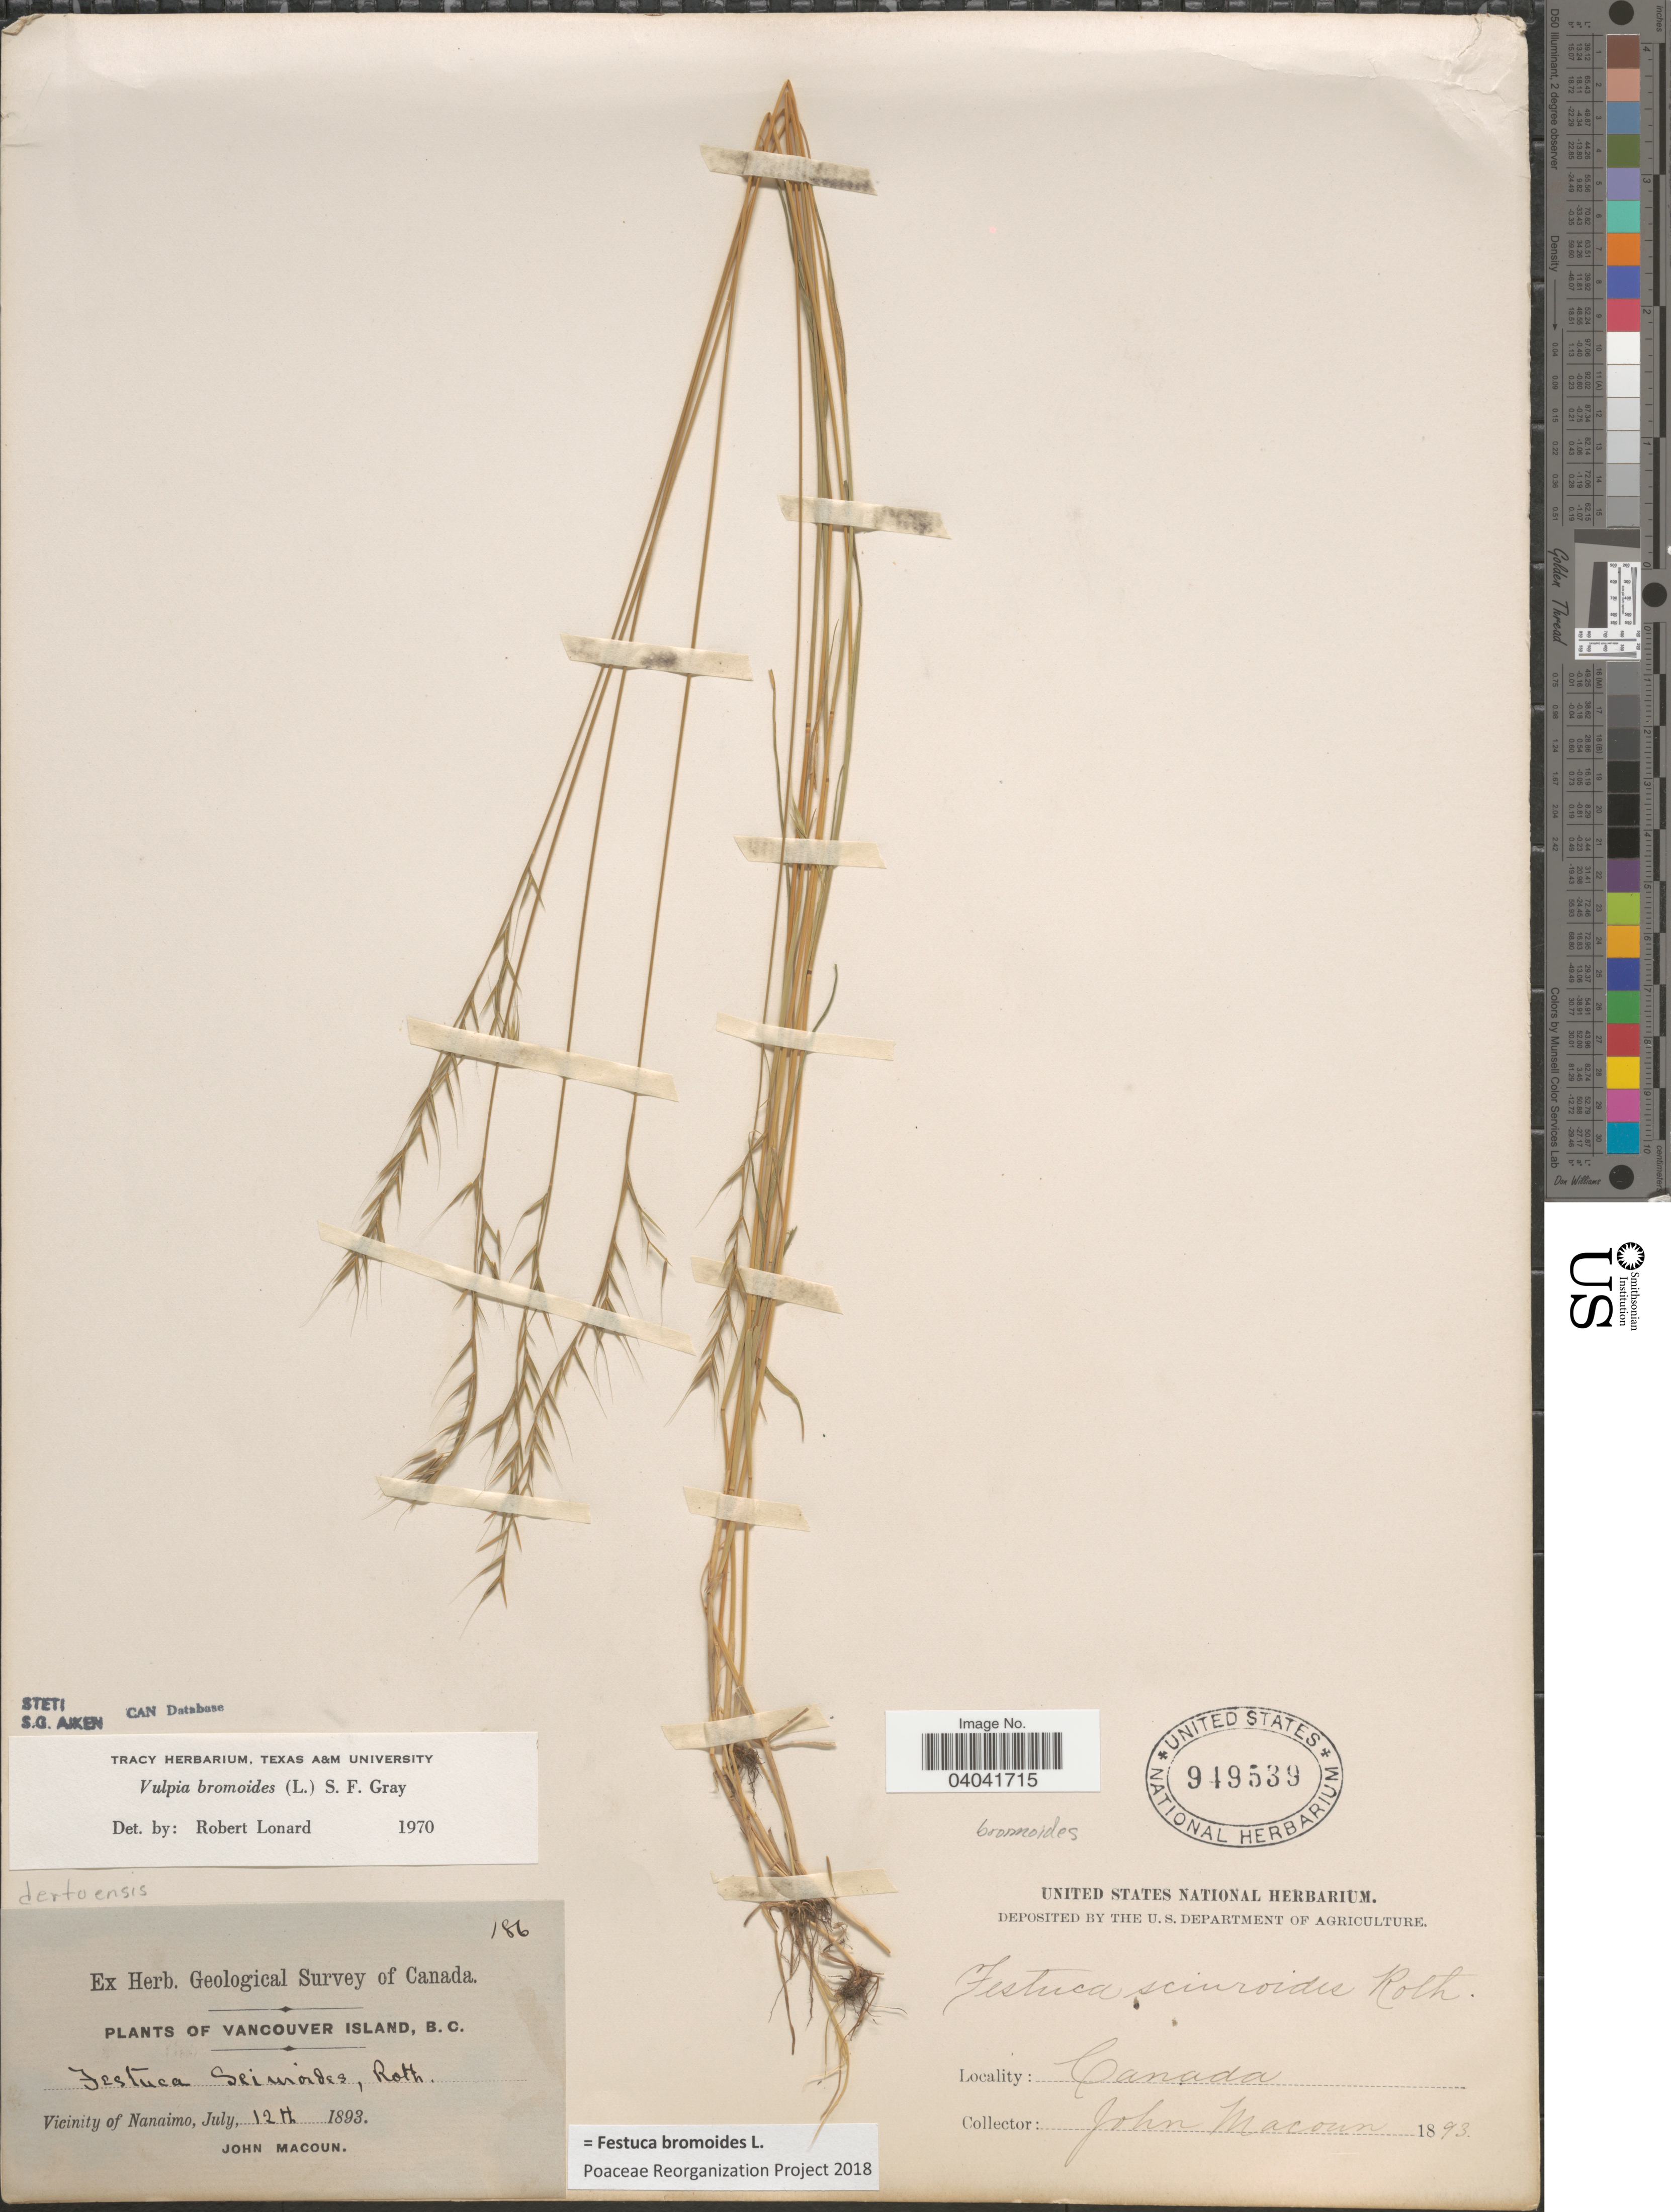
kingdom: Plantae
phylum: Tracheophyta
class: Liliopsida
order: Poales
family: Poaceae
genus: Festuca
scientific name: Festuca bromoides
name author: L.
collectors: J. Macoun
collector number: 186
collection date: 1893-07-12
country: Canada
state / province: British Columbia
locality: Vancouver Island. Vicinity of Nanaimo.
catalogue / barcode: US 949539